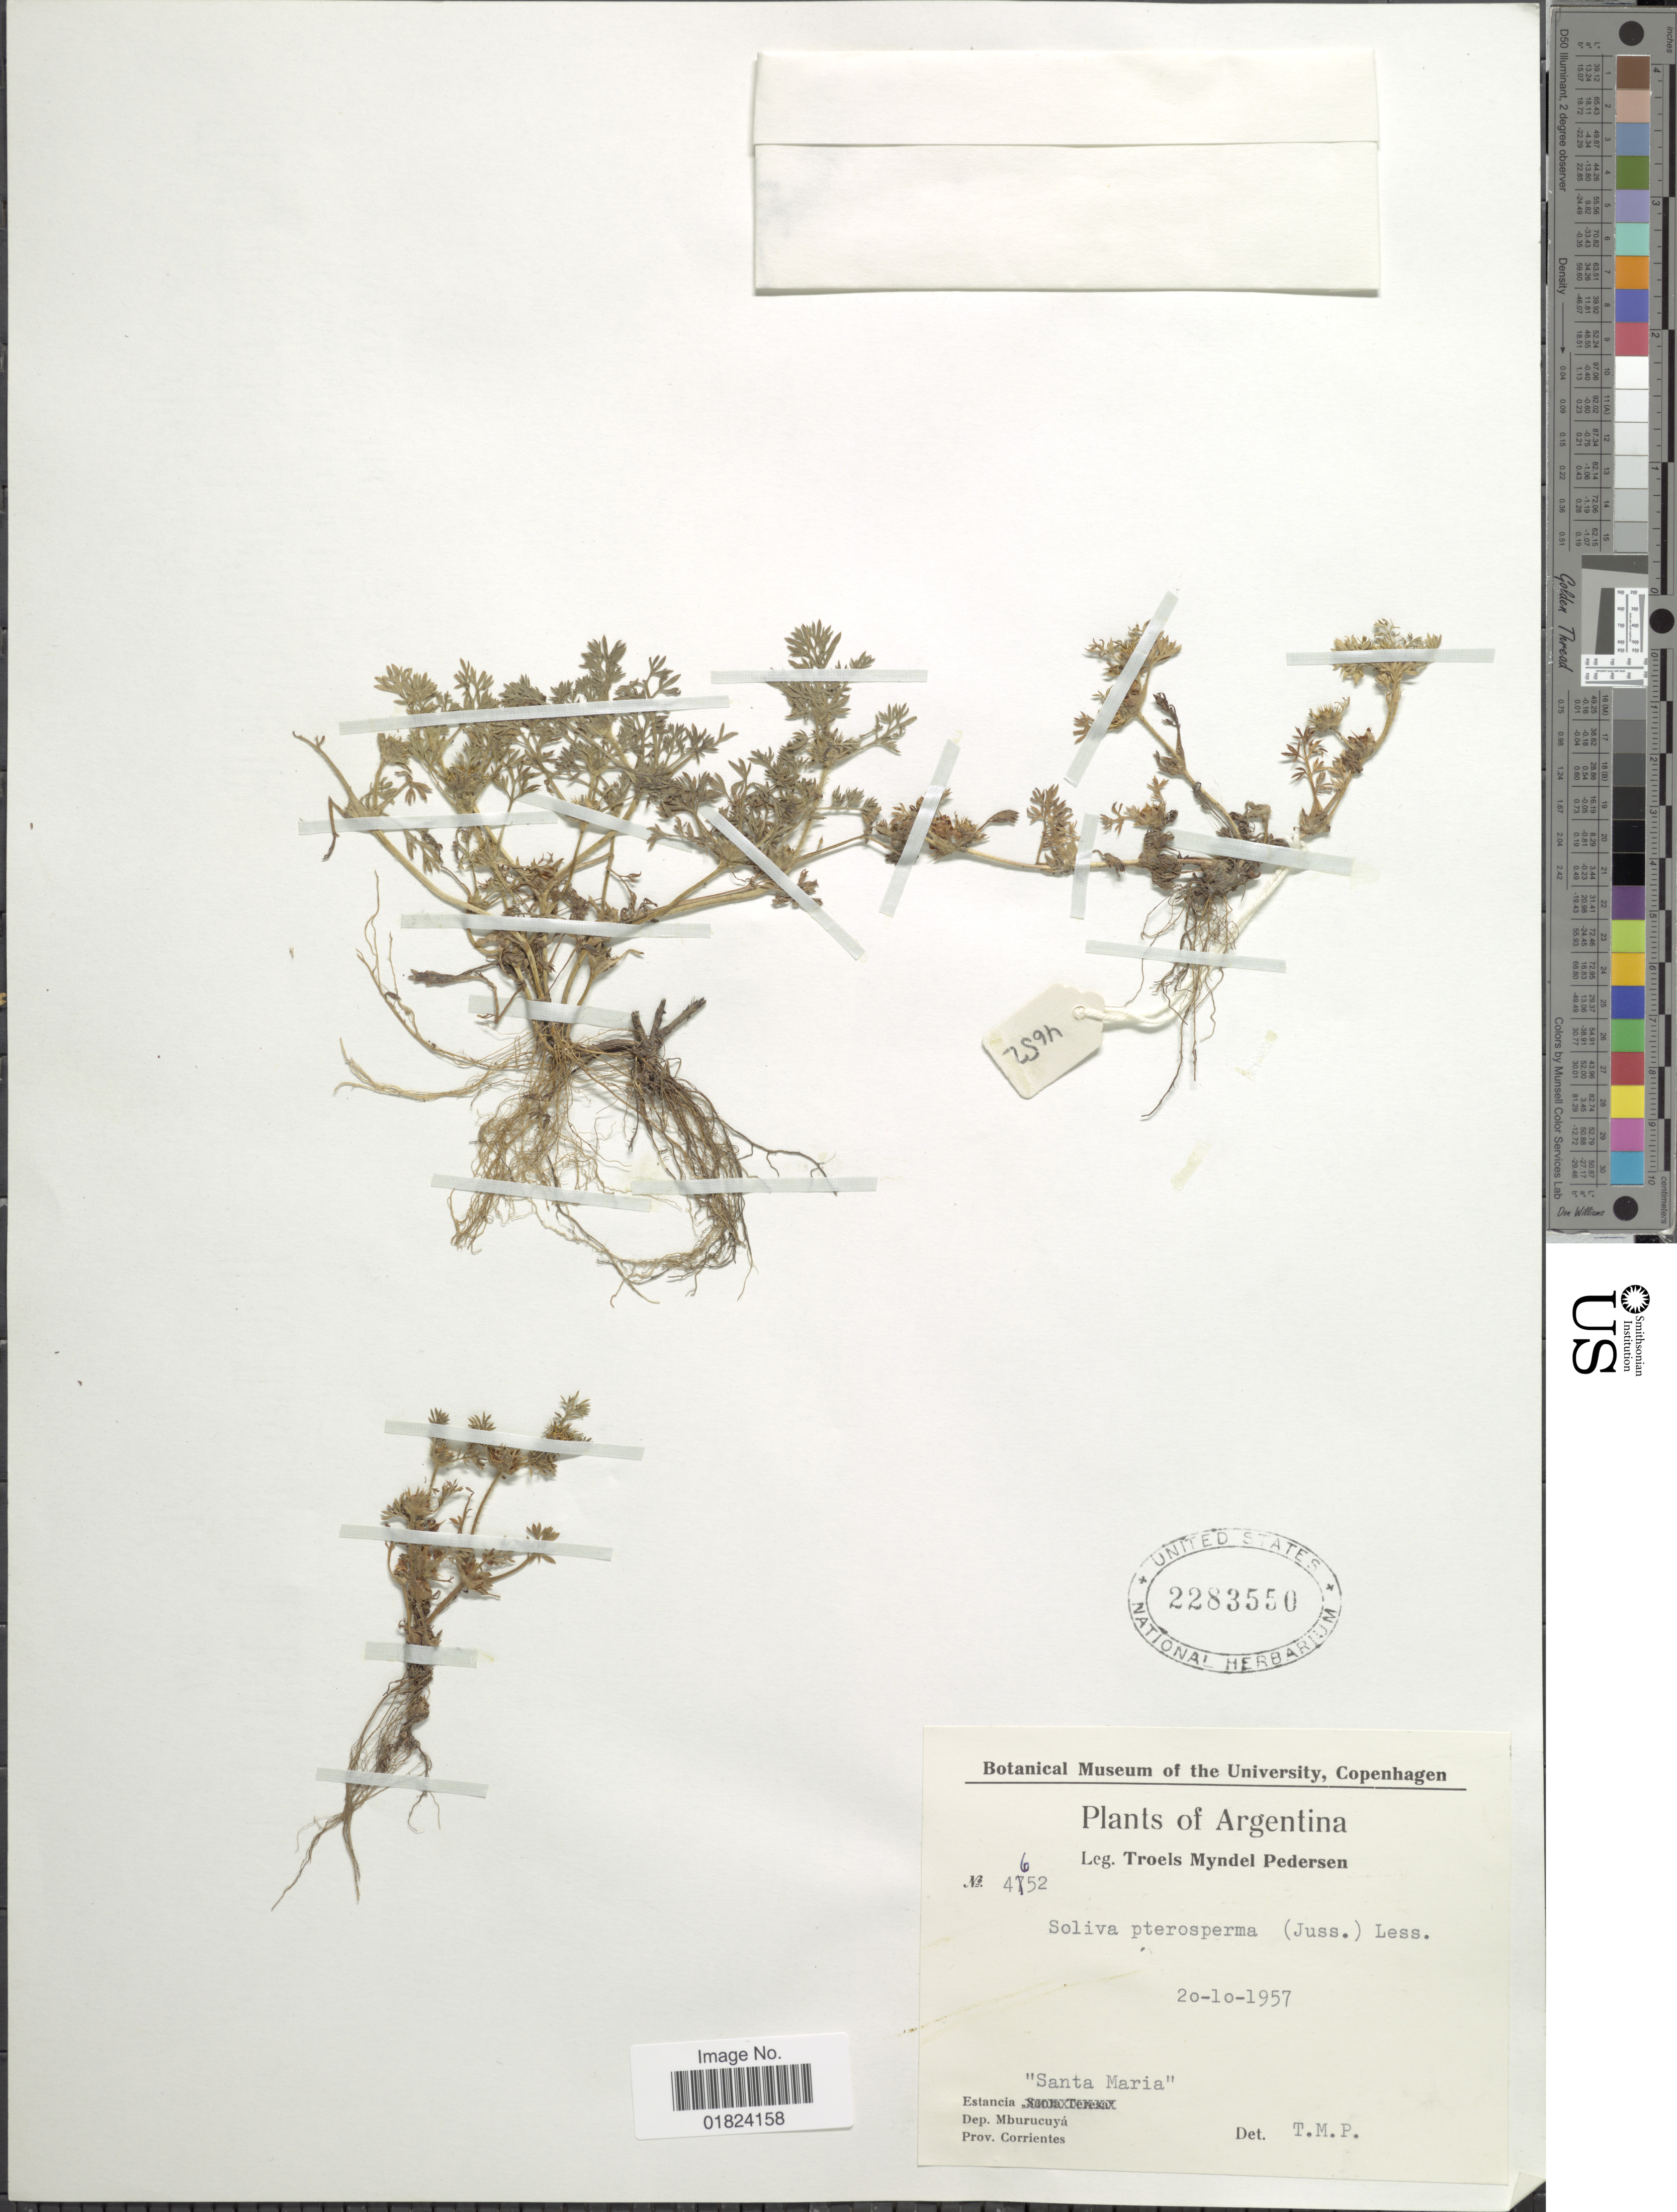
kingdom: Plantae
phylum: Tracheophyta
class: Magnoliopsida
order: Asterales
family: Asteraceae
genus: Soliva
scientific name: Soliva pterosperma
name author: (Juss.) Less.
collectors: T. Pederson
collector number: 4652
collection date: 1957-10-20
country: Argentina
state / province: Corrientes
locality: Estancia "Santa Maria", Dep. Mburucuya.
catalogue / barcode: US 2283550